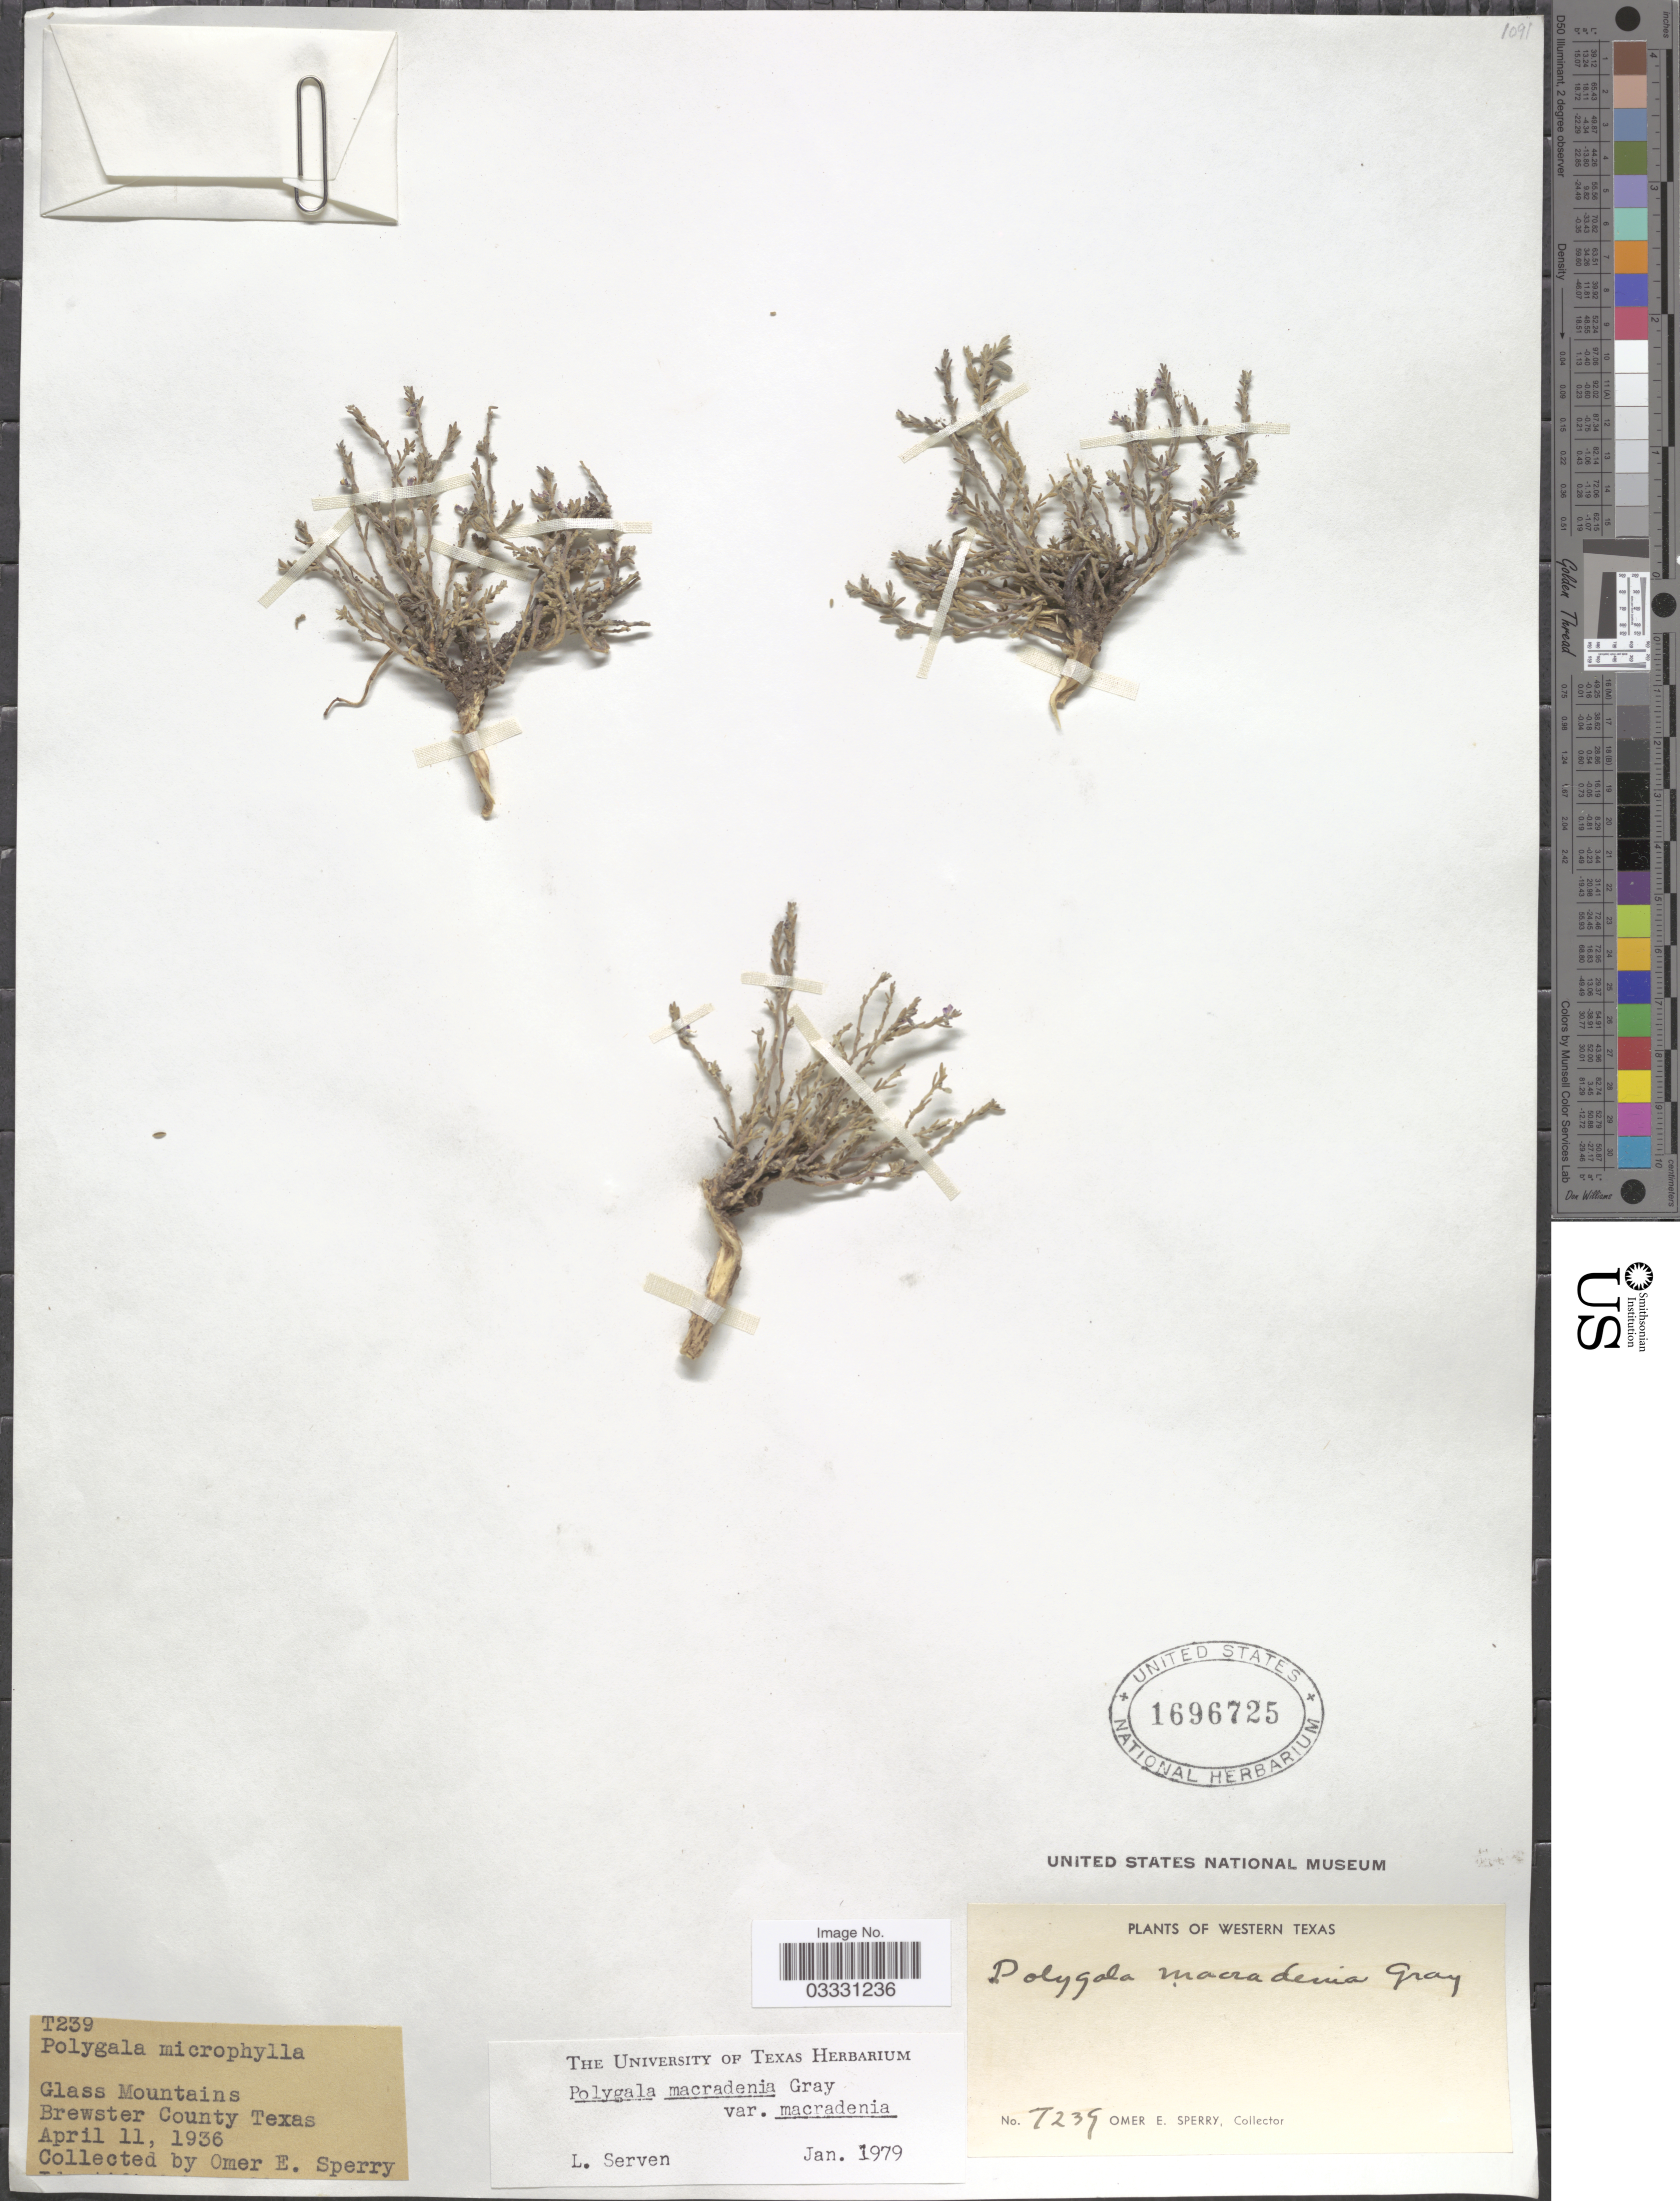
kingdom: Plantae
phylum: Tracheophyta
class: Magnoliopsida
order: Fabales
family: Polygalaceae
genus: Hebecarpa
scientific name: Hebecarpa macradenia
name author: (A. Gray) J.R. Abbott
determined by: Strong, Mark T., (BOT), Smithsonian Institution - National Museum of Natural History (UNITED STATES)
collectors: O. E. Sperry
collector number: T239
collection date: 1936-04-11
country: United States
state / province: Texas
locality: Western Texas. Glass Mountains, Brewster County.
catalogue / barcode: US 1696725